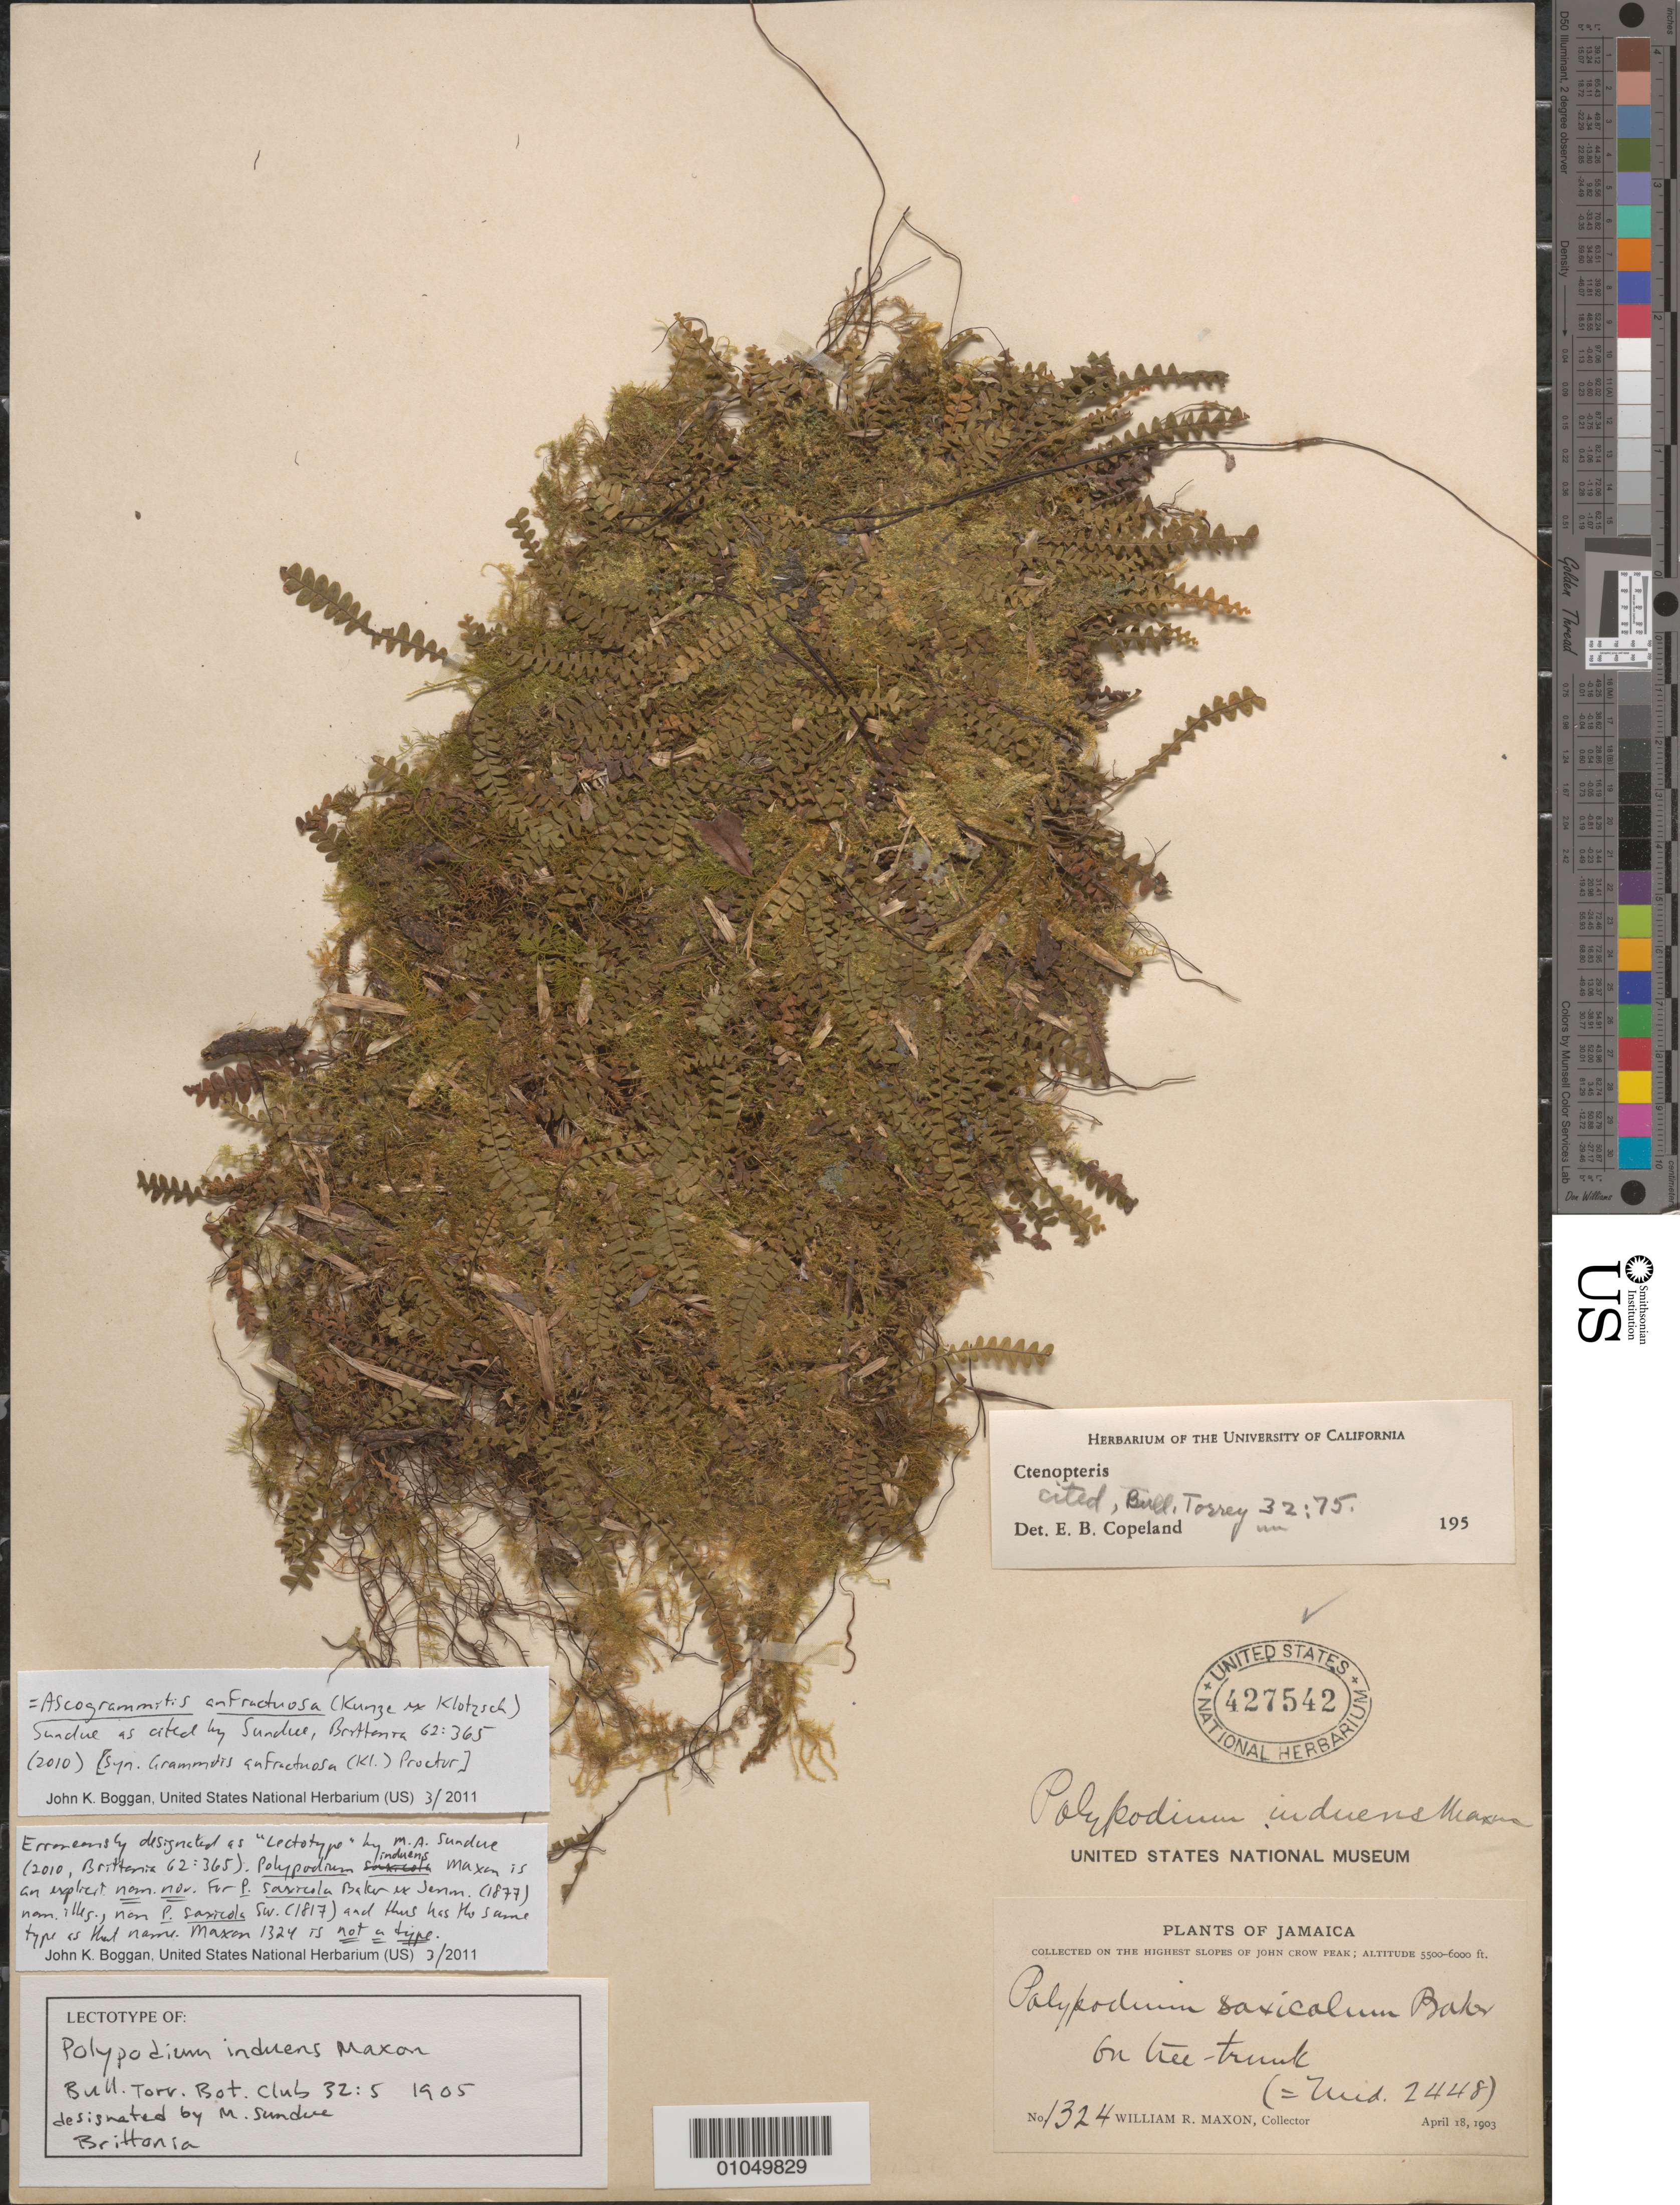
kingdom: Plantae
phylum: Tracheophyta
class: Polypodiopsida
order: Polypodiales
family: Polypodiaceae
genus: Ascogrammitis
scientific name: Ascogrammitis anfractuosa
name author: (Kunze ex Klotzsch) Sundue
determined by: Boggan, J. K., (US), NMNH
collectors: W. R. Maxon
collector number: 1324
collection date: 1903-04-18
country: Jamaica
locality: John Crow Peak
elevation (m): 1676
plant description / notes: Currently accepted name as cited by M.A. Sundue (2010, Brittonia 62: 365). Erroneously designated by Sundue as "lectotype" of Polypodium induens Maxon (1905, Bull. Torrey Bot. Club 32: 75) but that name is an explicit nom. nov. for Polypodium saxicola Baker ex Jenman (1877, nom. illeg. non Polypodium saxicola Sw. 1817) and thus has the same type as the replaced name (=Jenman 84, cited by Sundue under P. saxicola). Maxon 1324 and the other specimens cited by Maxon (1905) are not syntypes or type material of any kind.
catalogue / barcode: US 427542